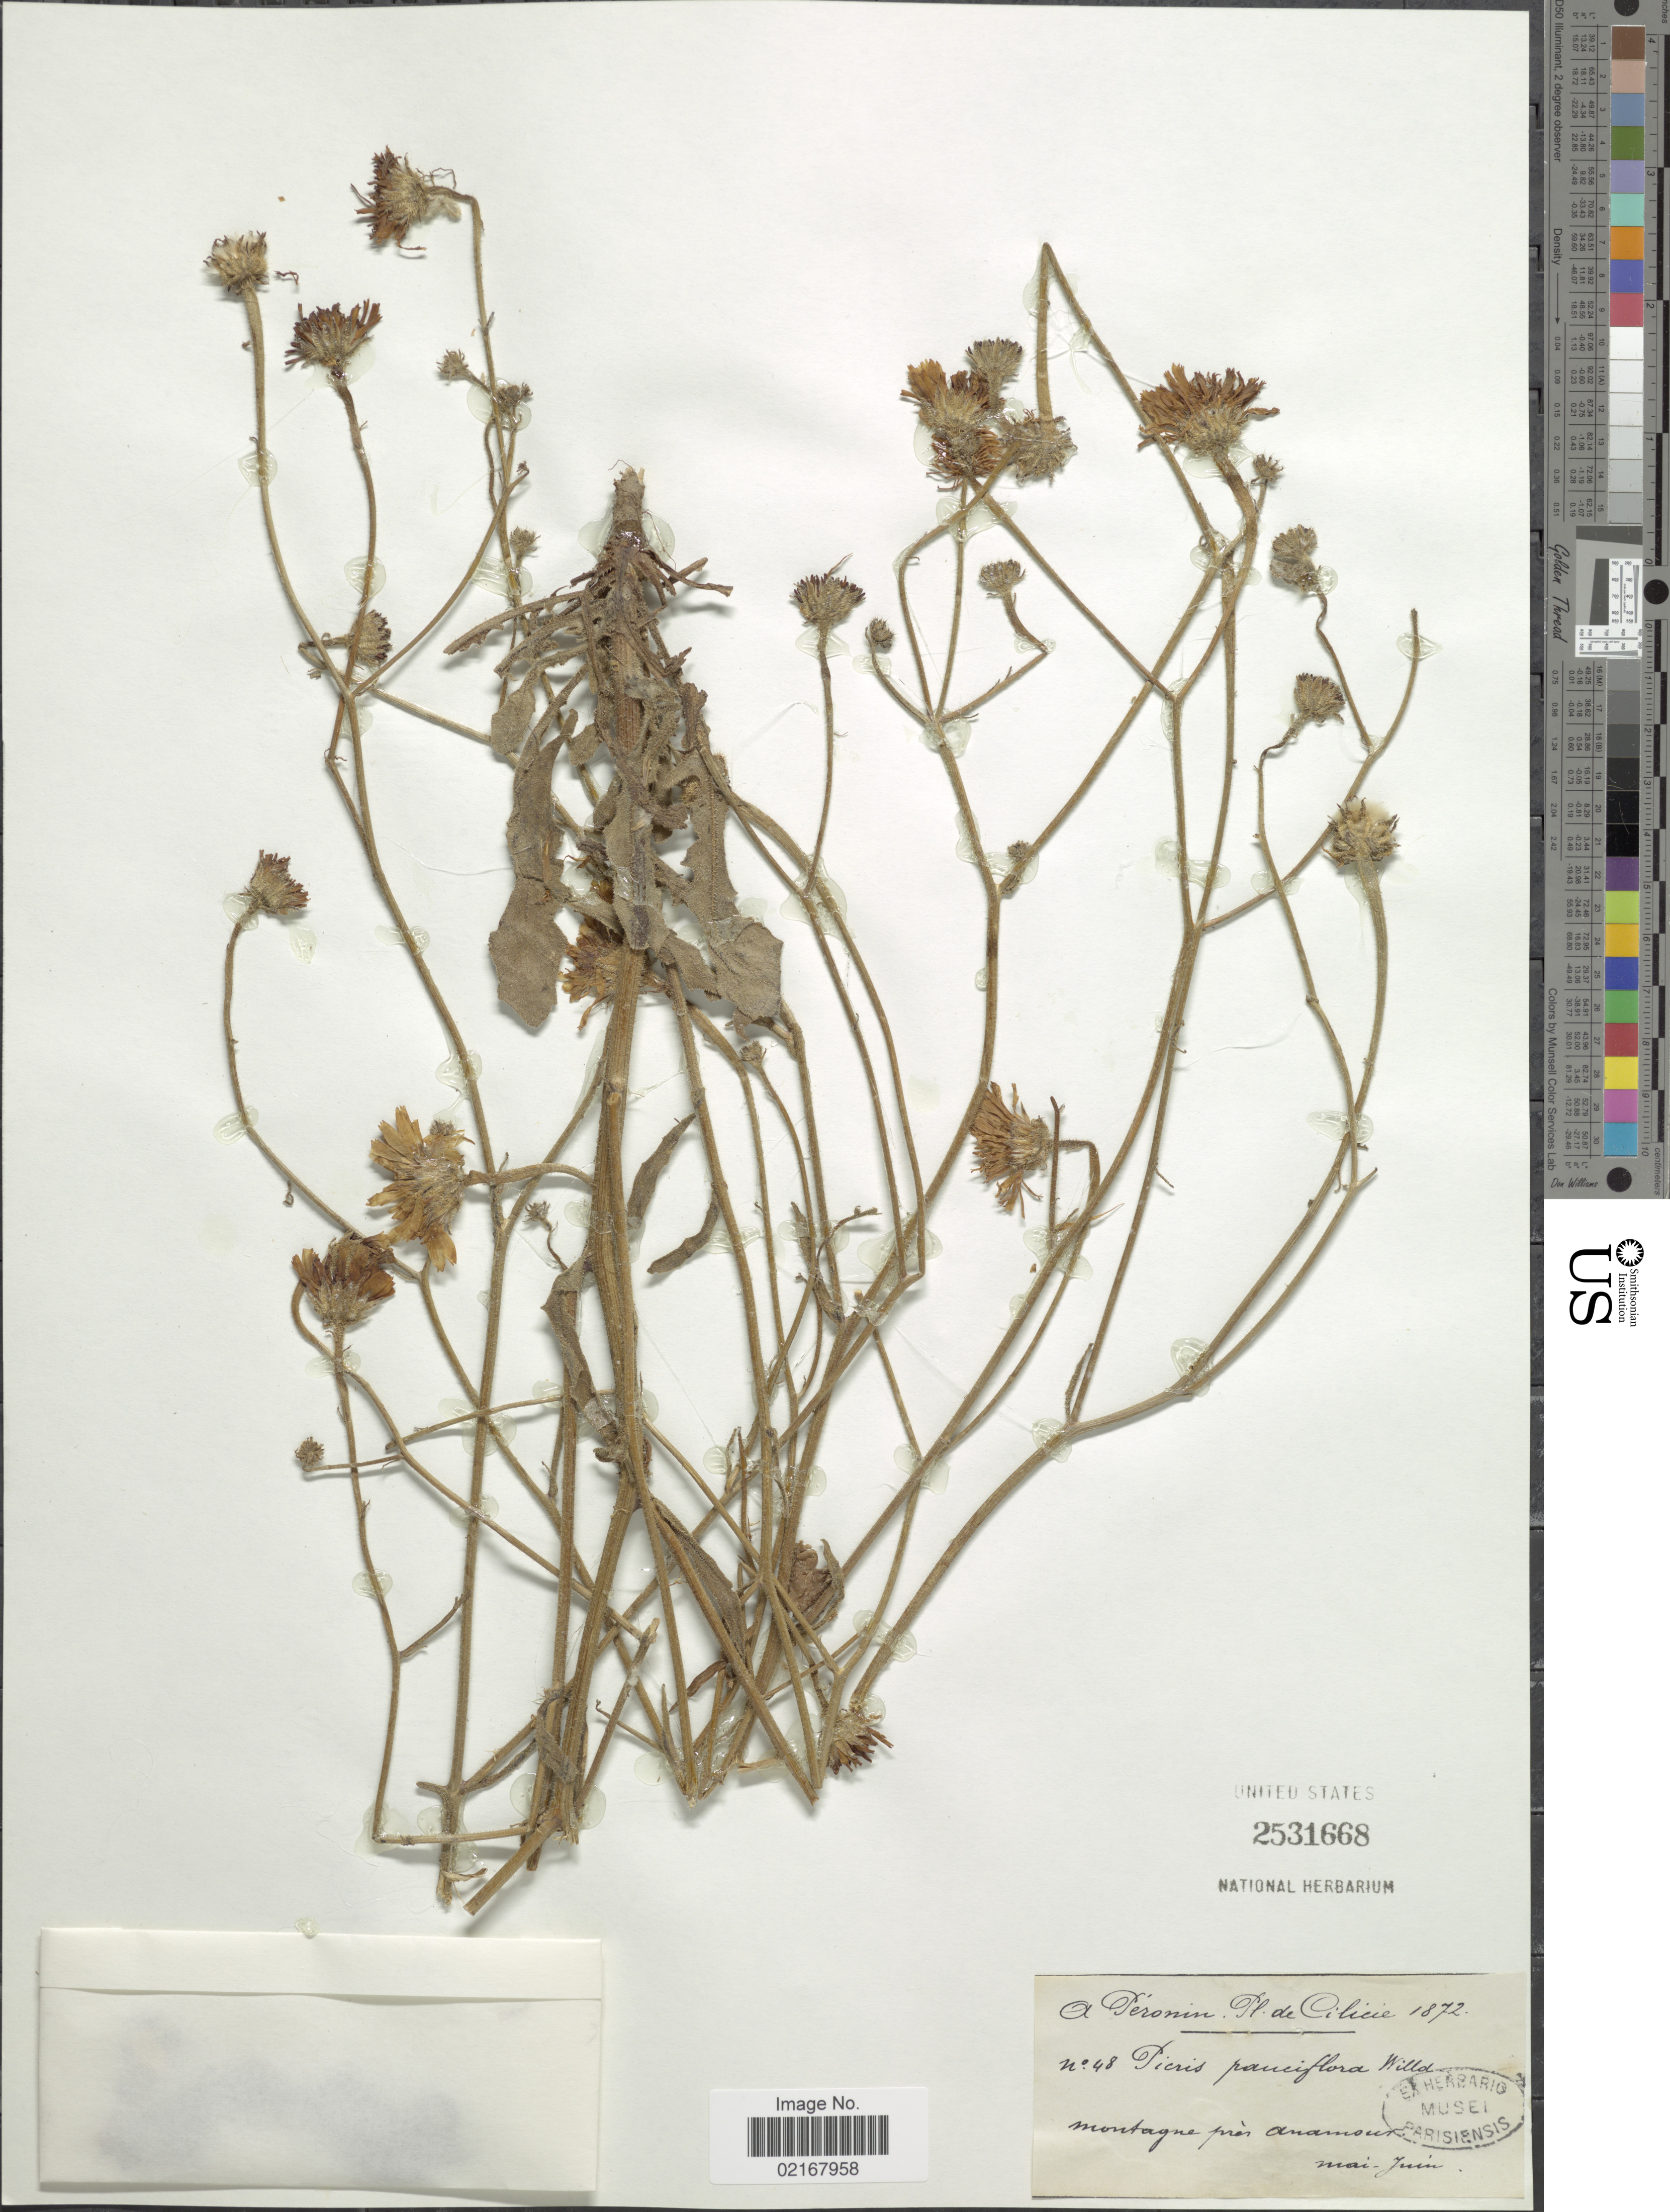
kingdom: Plantae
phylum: Tracheophyta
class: Magnoliopsida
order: Asterales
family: Asteraceae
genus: Picris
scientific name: Picris pauciflora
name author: Willd.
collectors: A. Péronin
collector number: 48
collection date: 1872-05/1872-06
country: Turkey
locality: Cilicie, montagne pres Anamour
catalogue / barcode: US 2531668